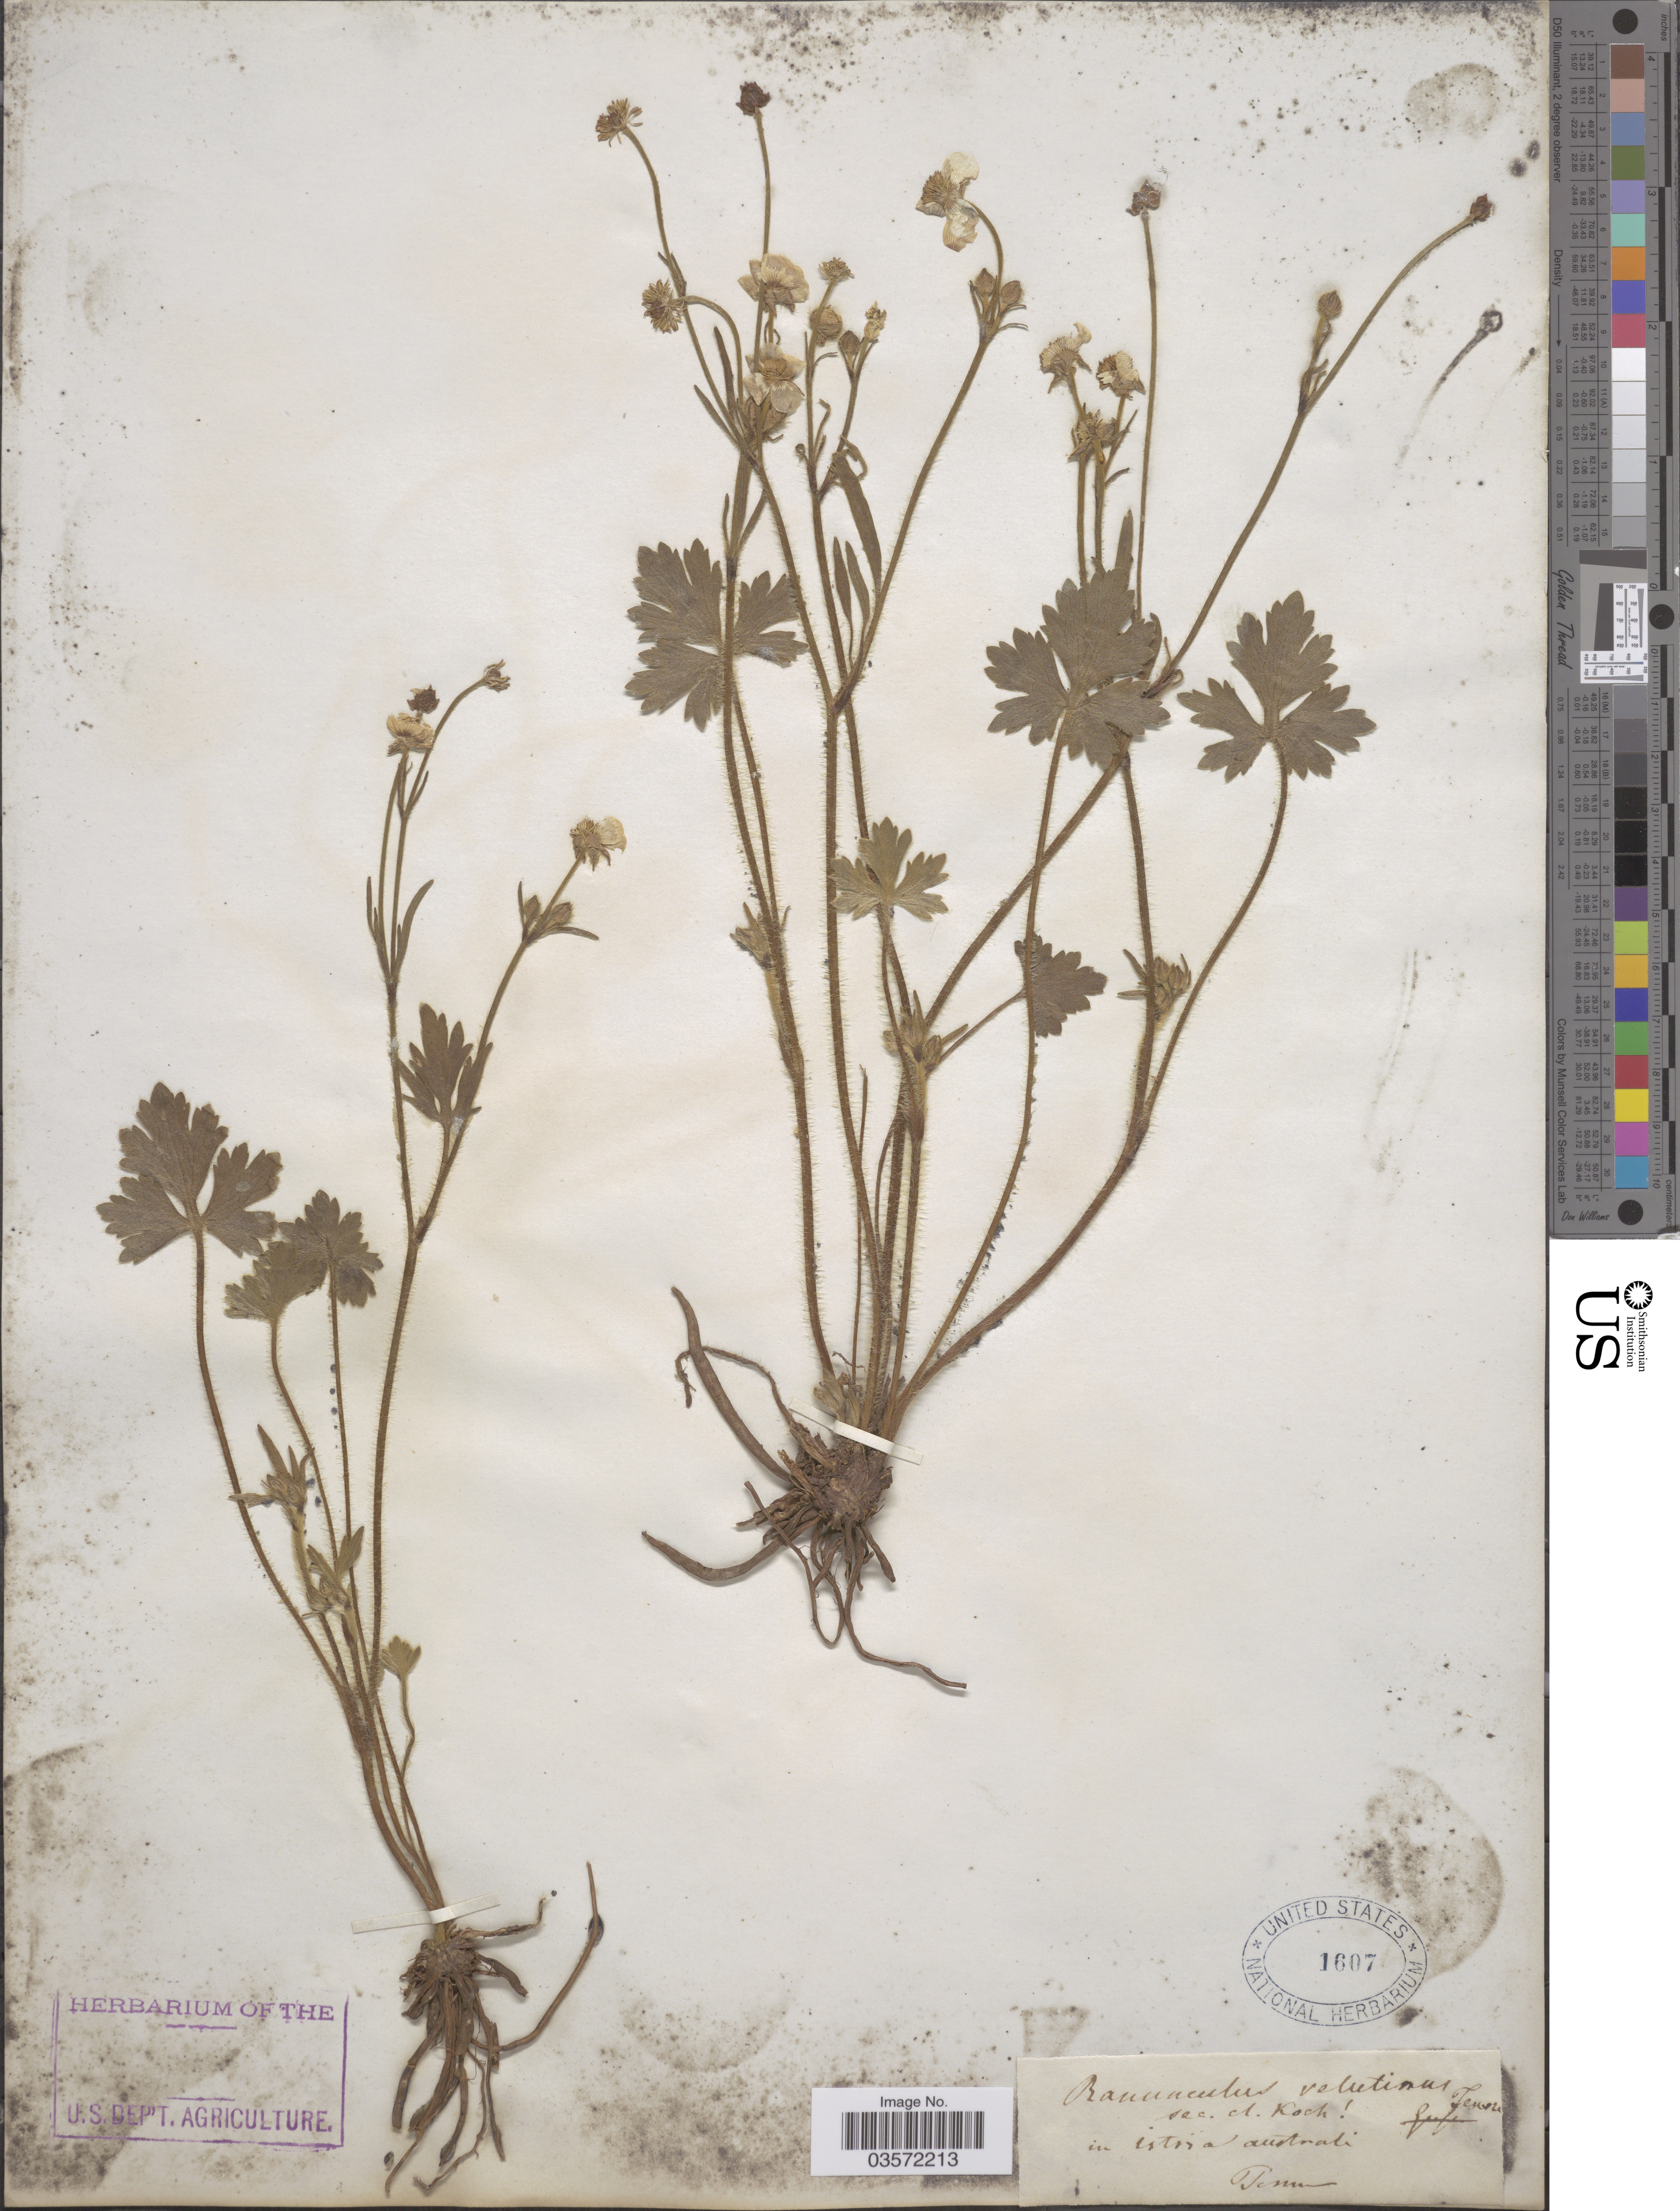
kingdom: Plantae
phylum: Tracheophyta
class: Magnoliopsida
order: Ranunculales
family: Ranunculaceae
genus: Ranunculus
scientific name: Ranunculus velutinus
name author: Ten.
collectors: Tomm.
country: Croatia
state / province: Istria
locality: In istria australi.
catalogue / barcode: US 1607